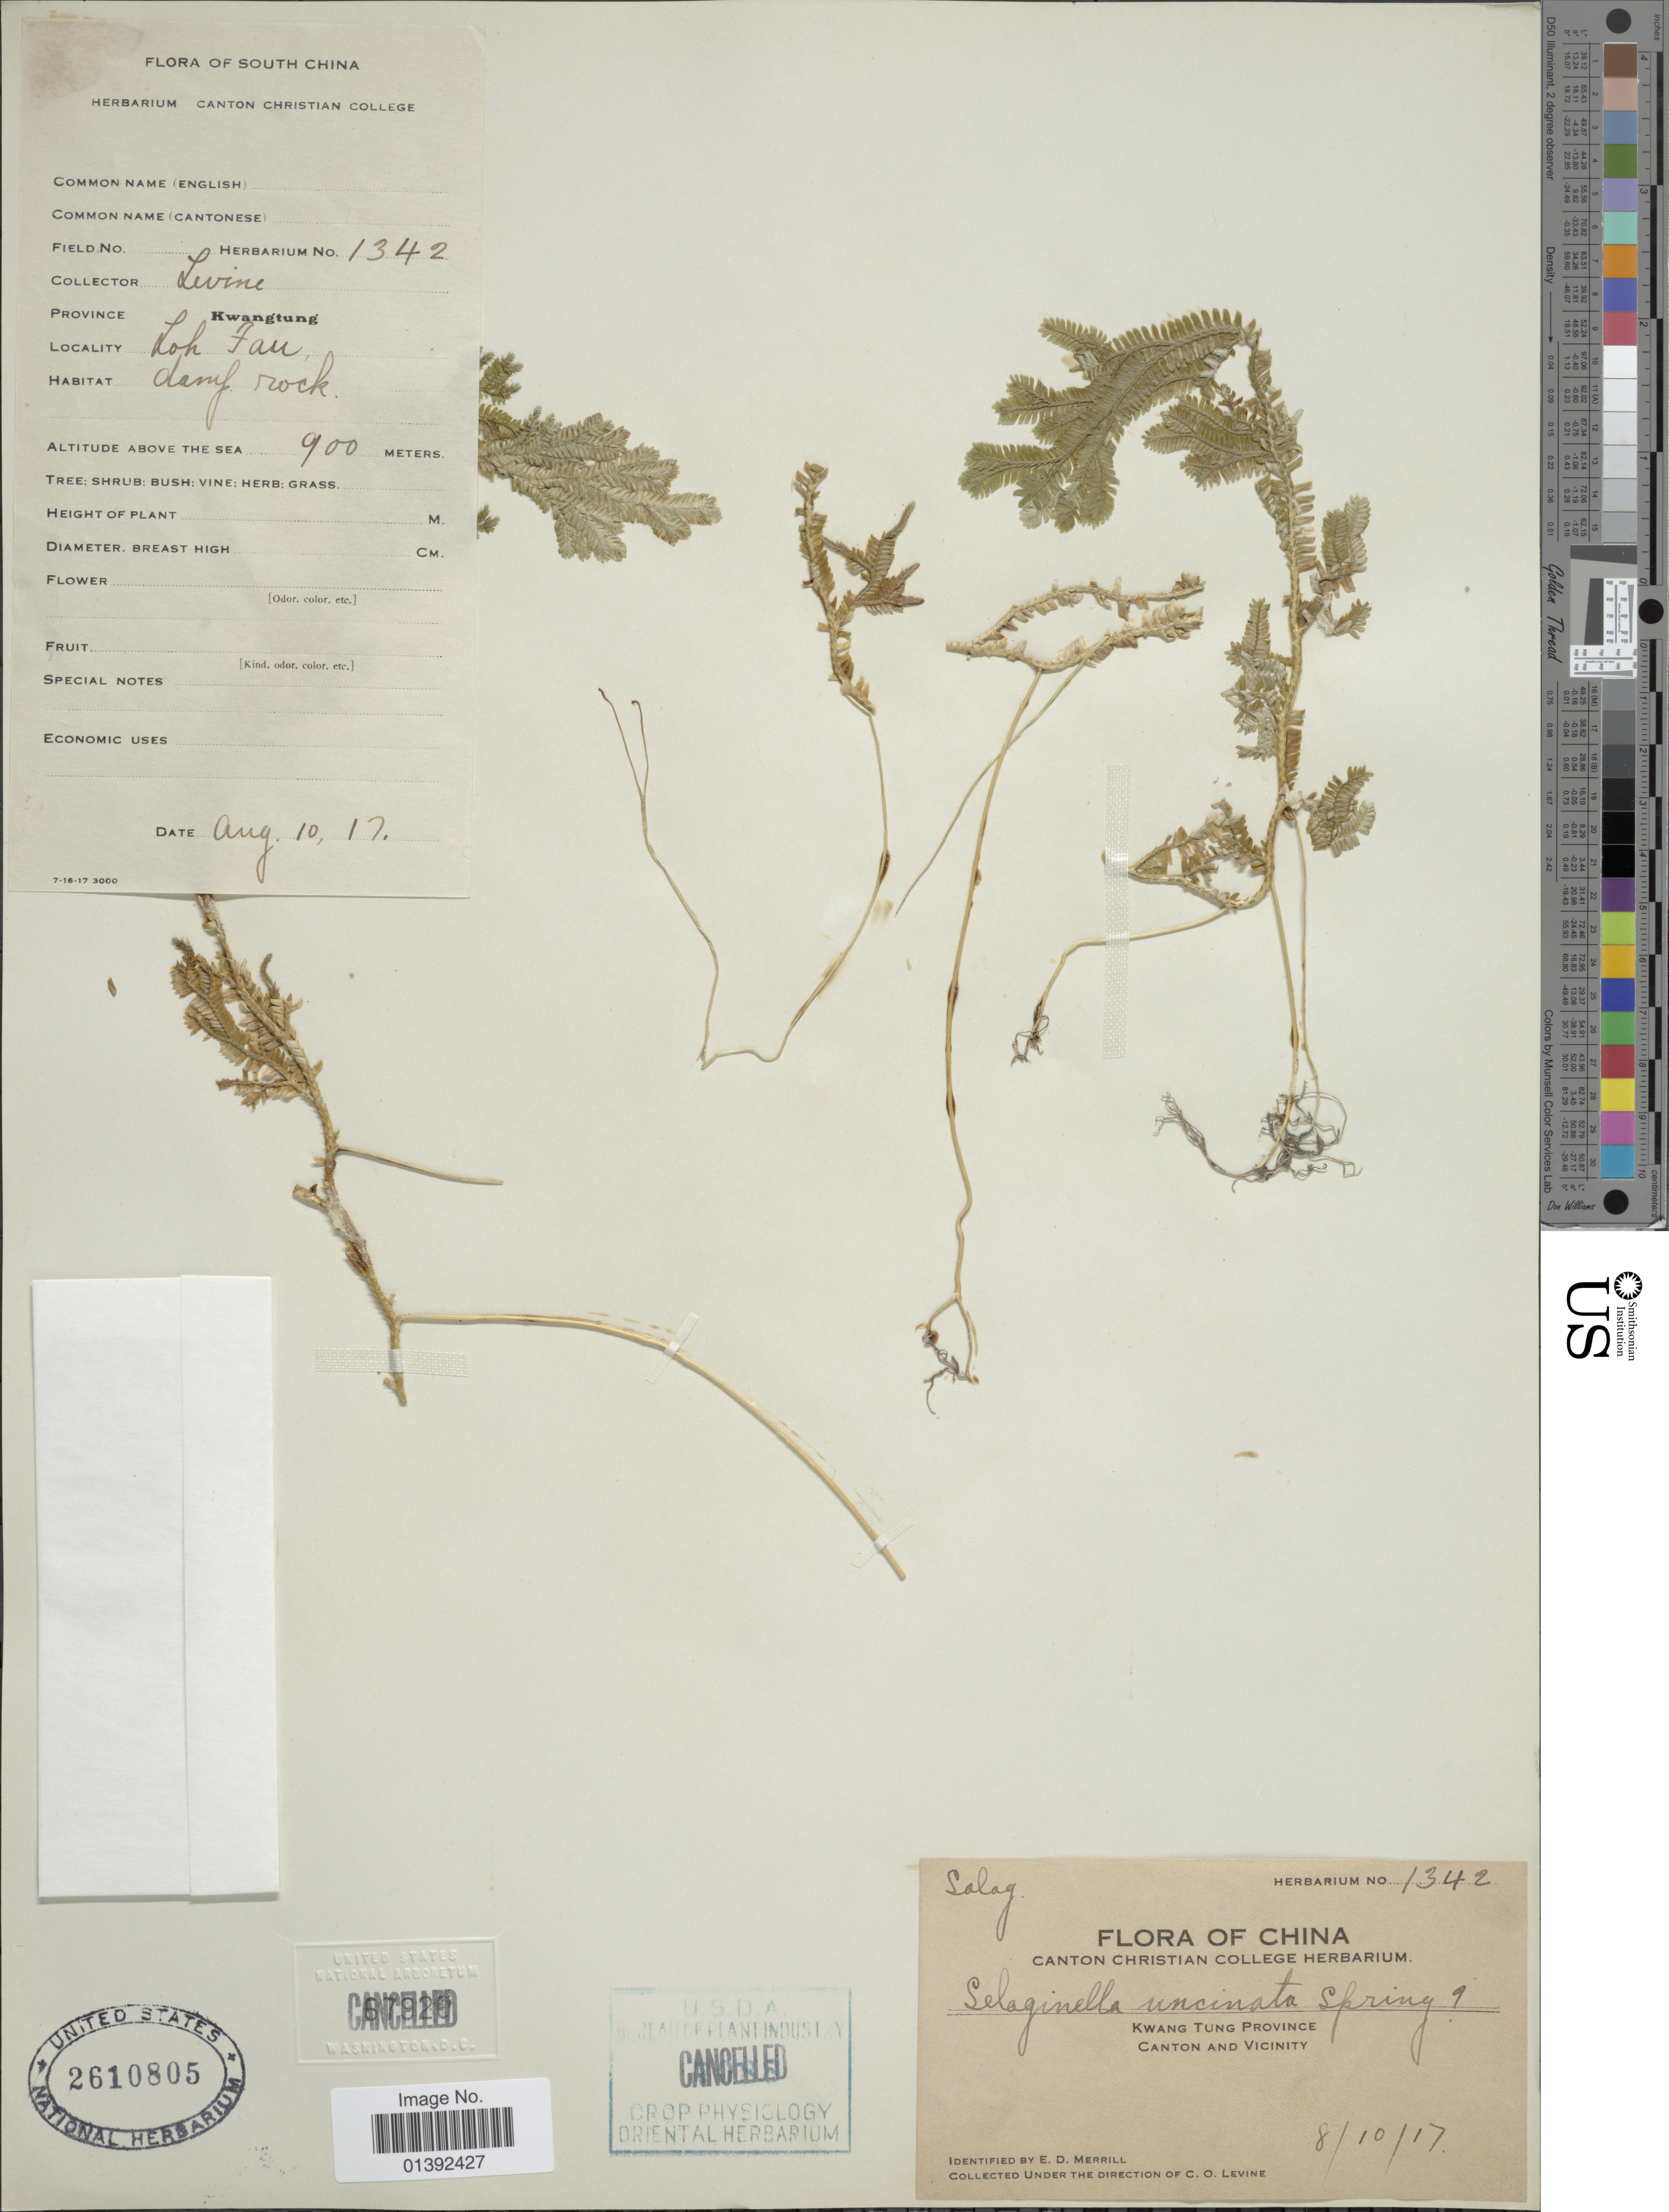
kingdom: Plantae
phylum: Tracheophyta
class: Lycopodiopsida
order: Selaginellales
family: Selaginellaceae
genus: Selaginella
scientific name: Selaginella sp.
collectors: C. O. Levine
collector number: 1342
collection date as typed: Transcribed d/m/y: 8/10/17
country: China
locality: Kwang Tung Province, Canton and vicinity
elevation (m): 900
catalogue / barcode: US 2610805